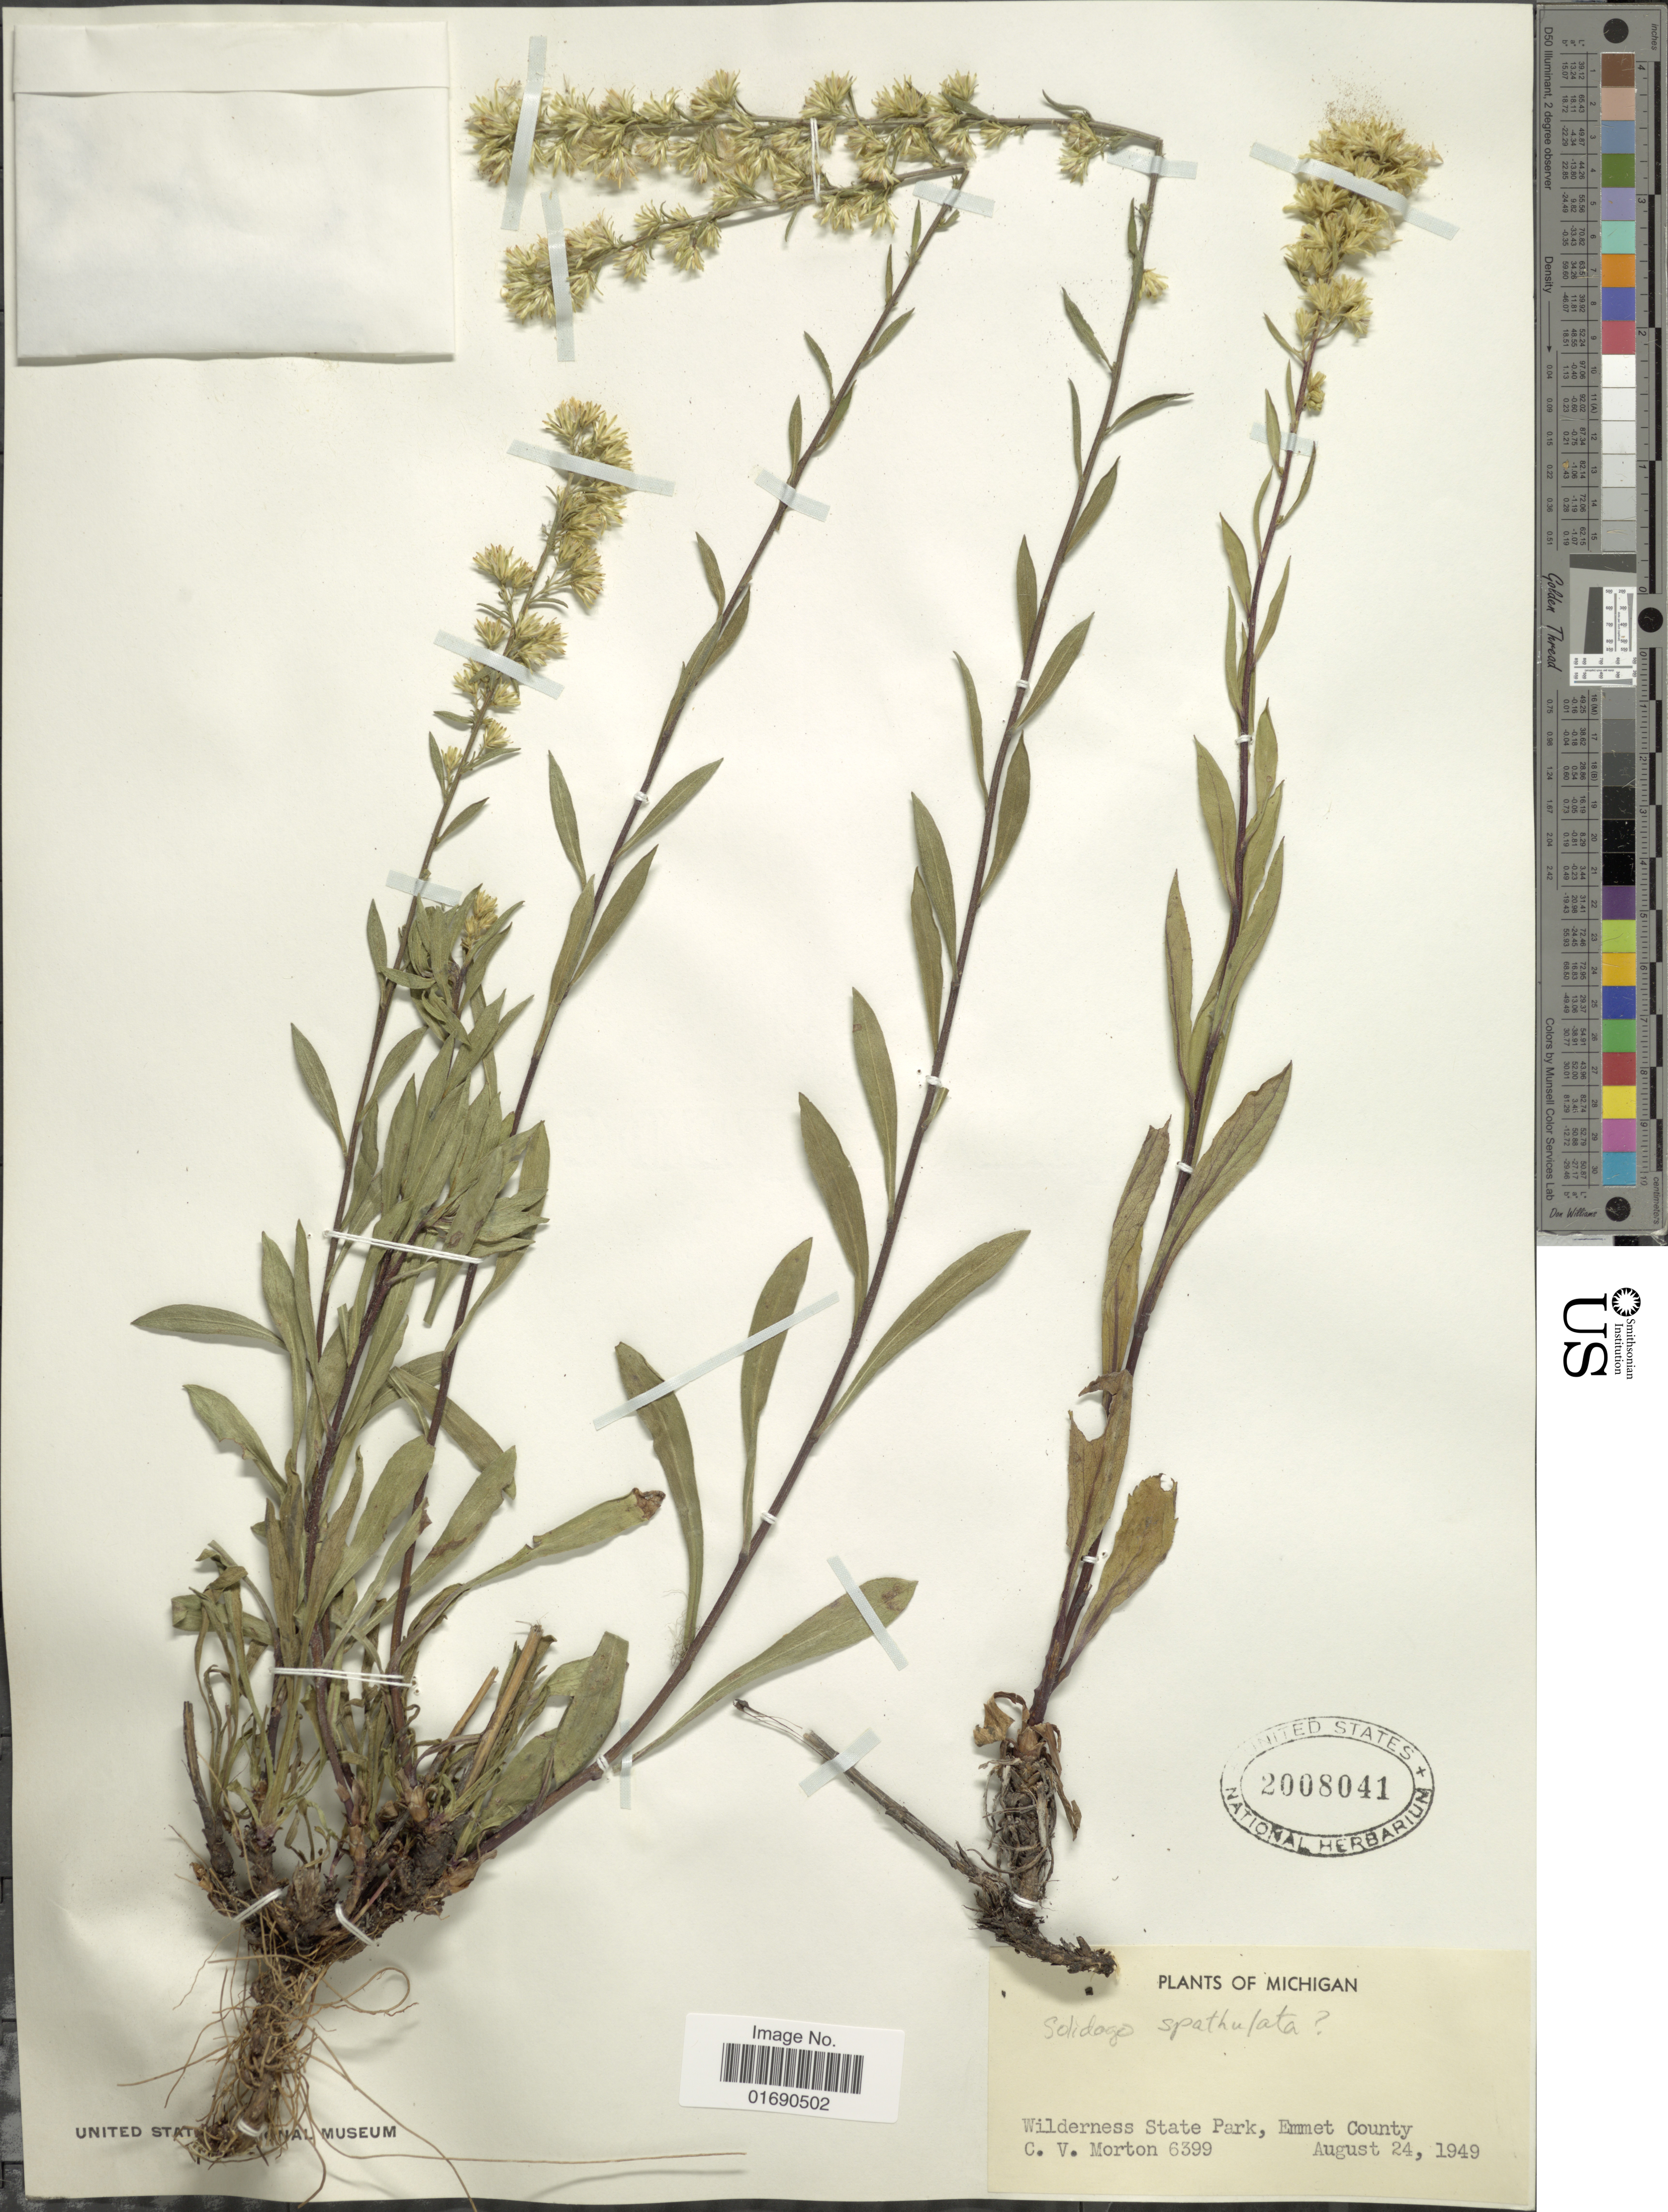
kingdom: Plantae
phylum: Tracheophyta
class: Magnoliopsida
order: Asterales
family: Asteraceae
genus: Solidago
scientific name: Solidago sp.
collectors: C. V. Morton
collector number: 6399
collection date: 1949-08-24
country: United States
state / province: Michigan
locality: Wilderness State Park, Emmet County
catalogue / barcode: US 2008041